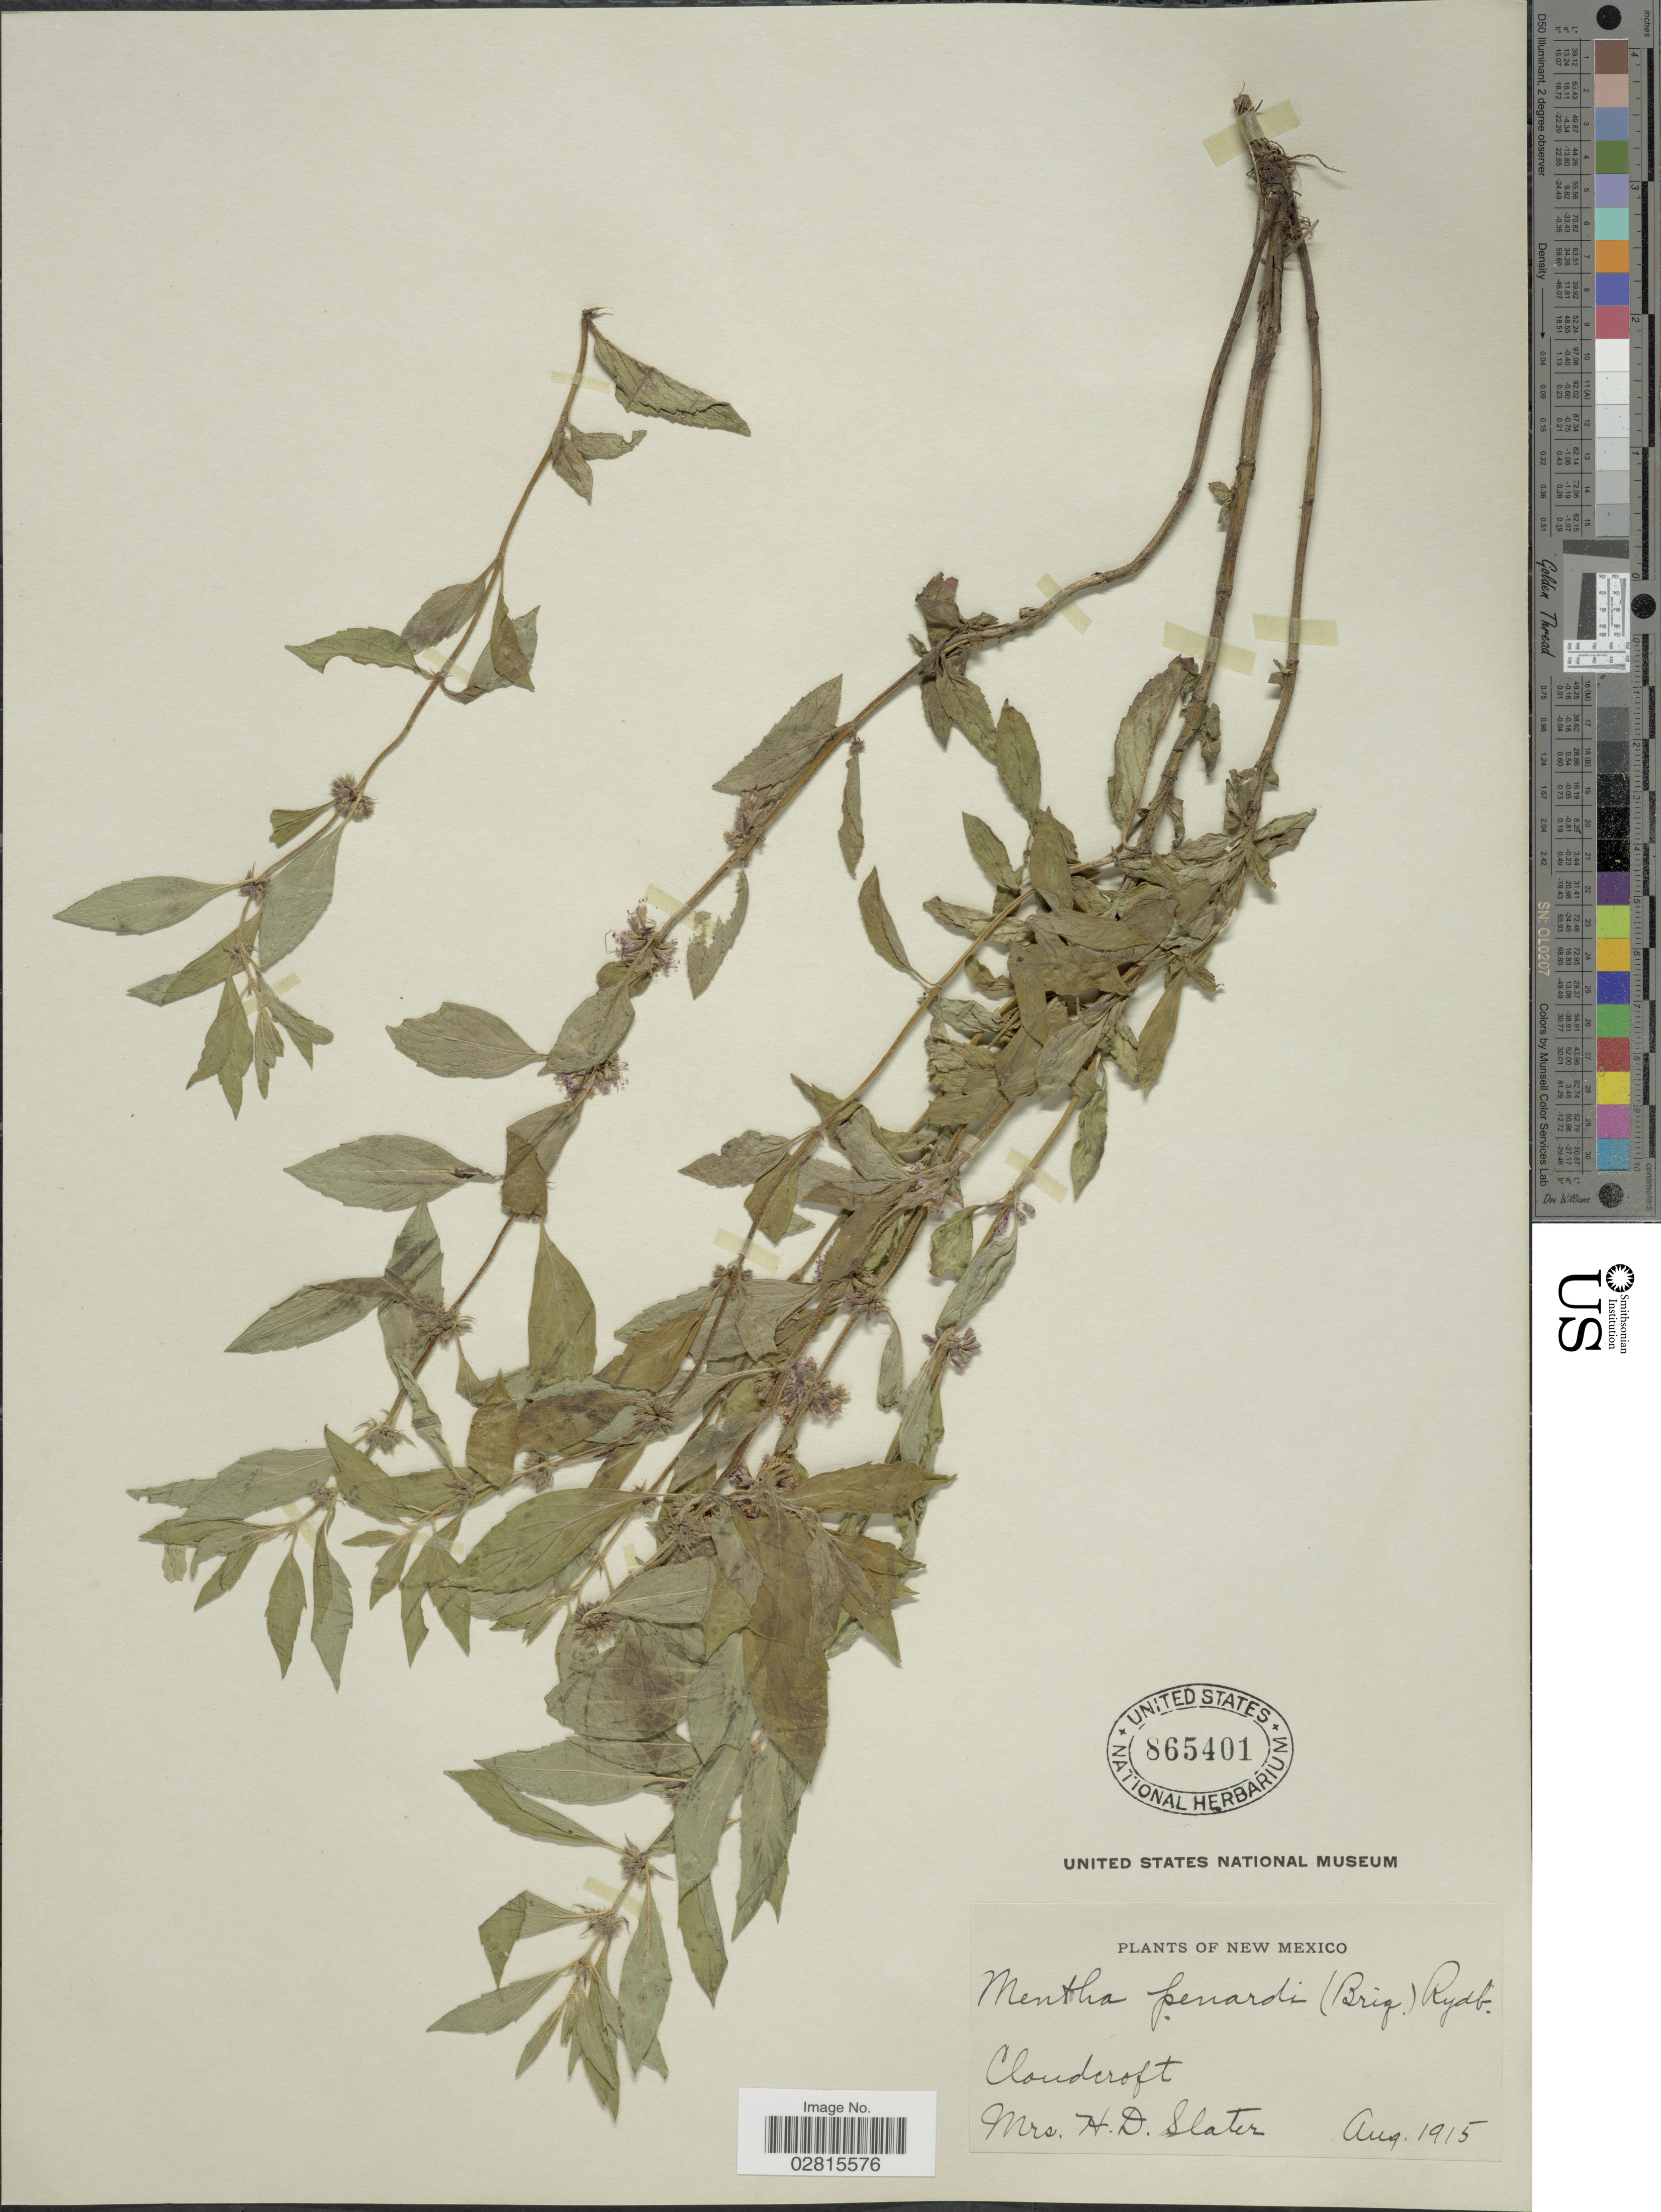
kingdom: Plantae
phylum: Tracheophyta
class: Magnoliopsida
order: Lamiales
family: Lamiaceae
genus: Mentha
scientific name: Mentha penardii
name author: (Briq.) Rydb.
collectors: H. Slater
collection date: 1915-08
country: United States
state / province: New Mexico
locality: Cloudcroft.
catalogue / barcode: US 865401